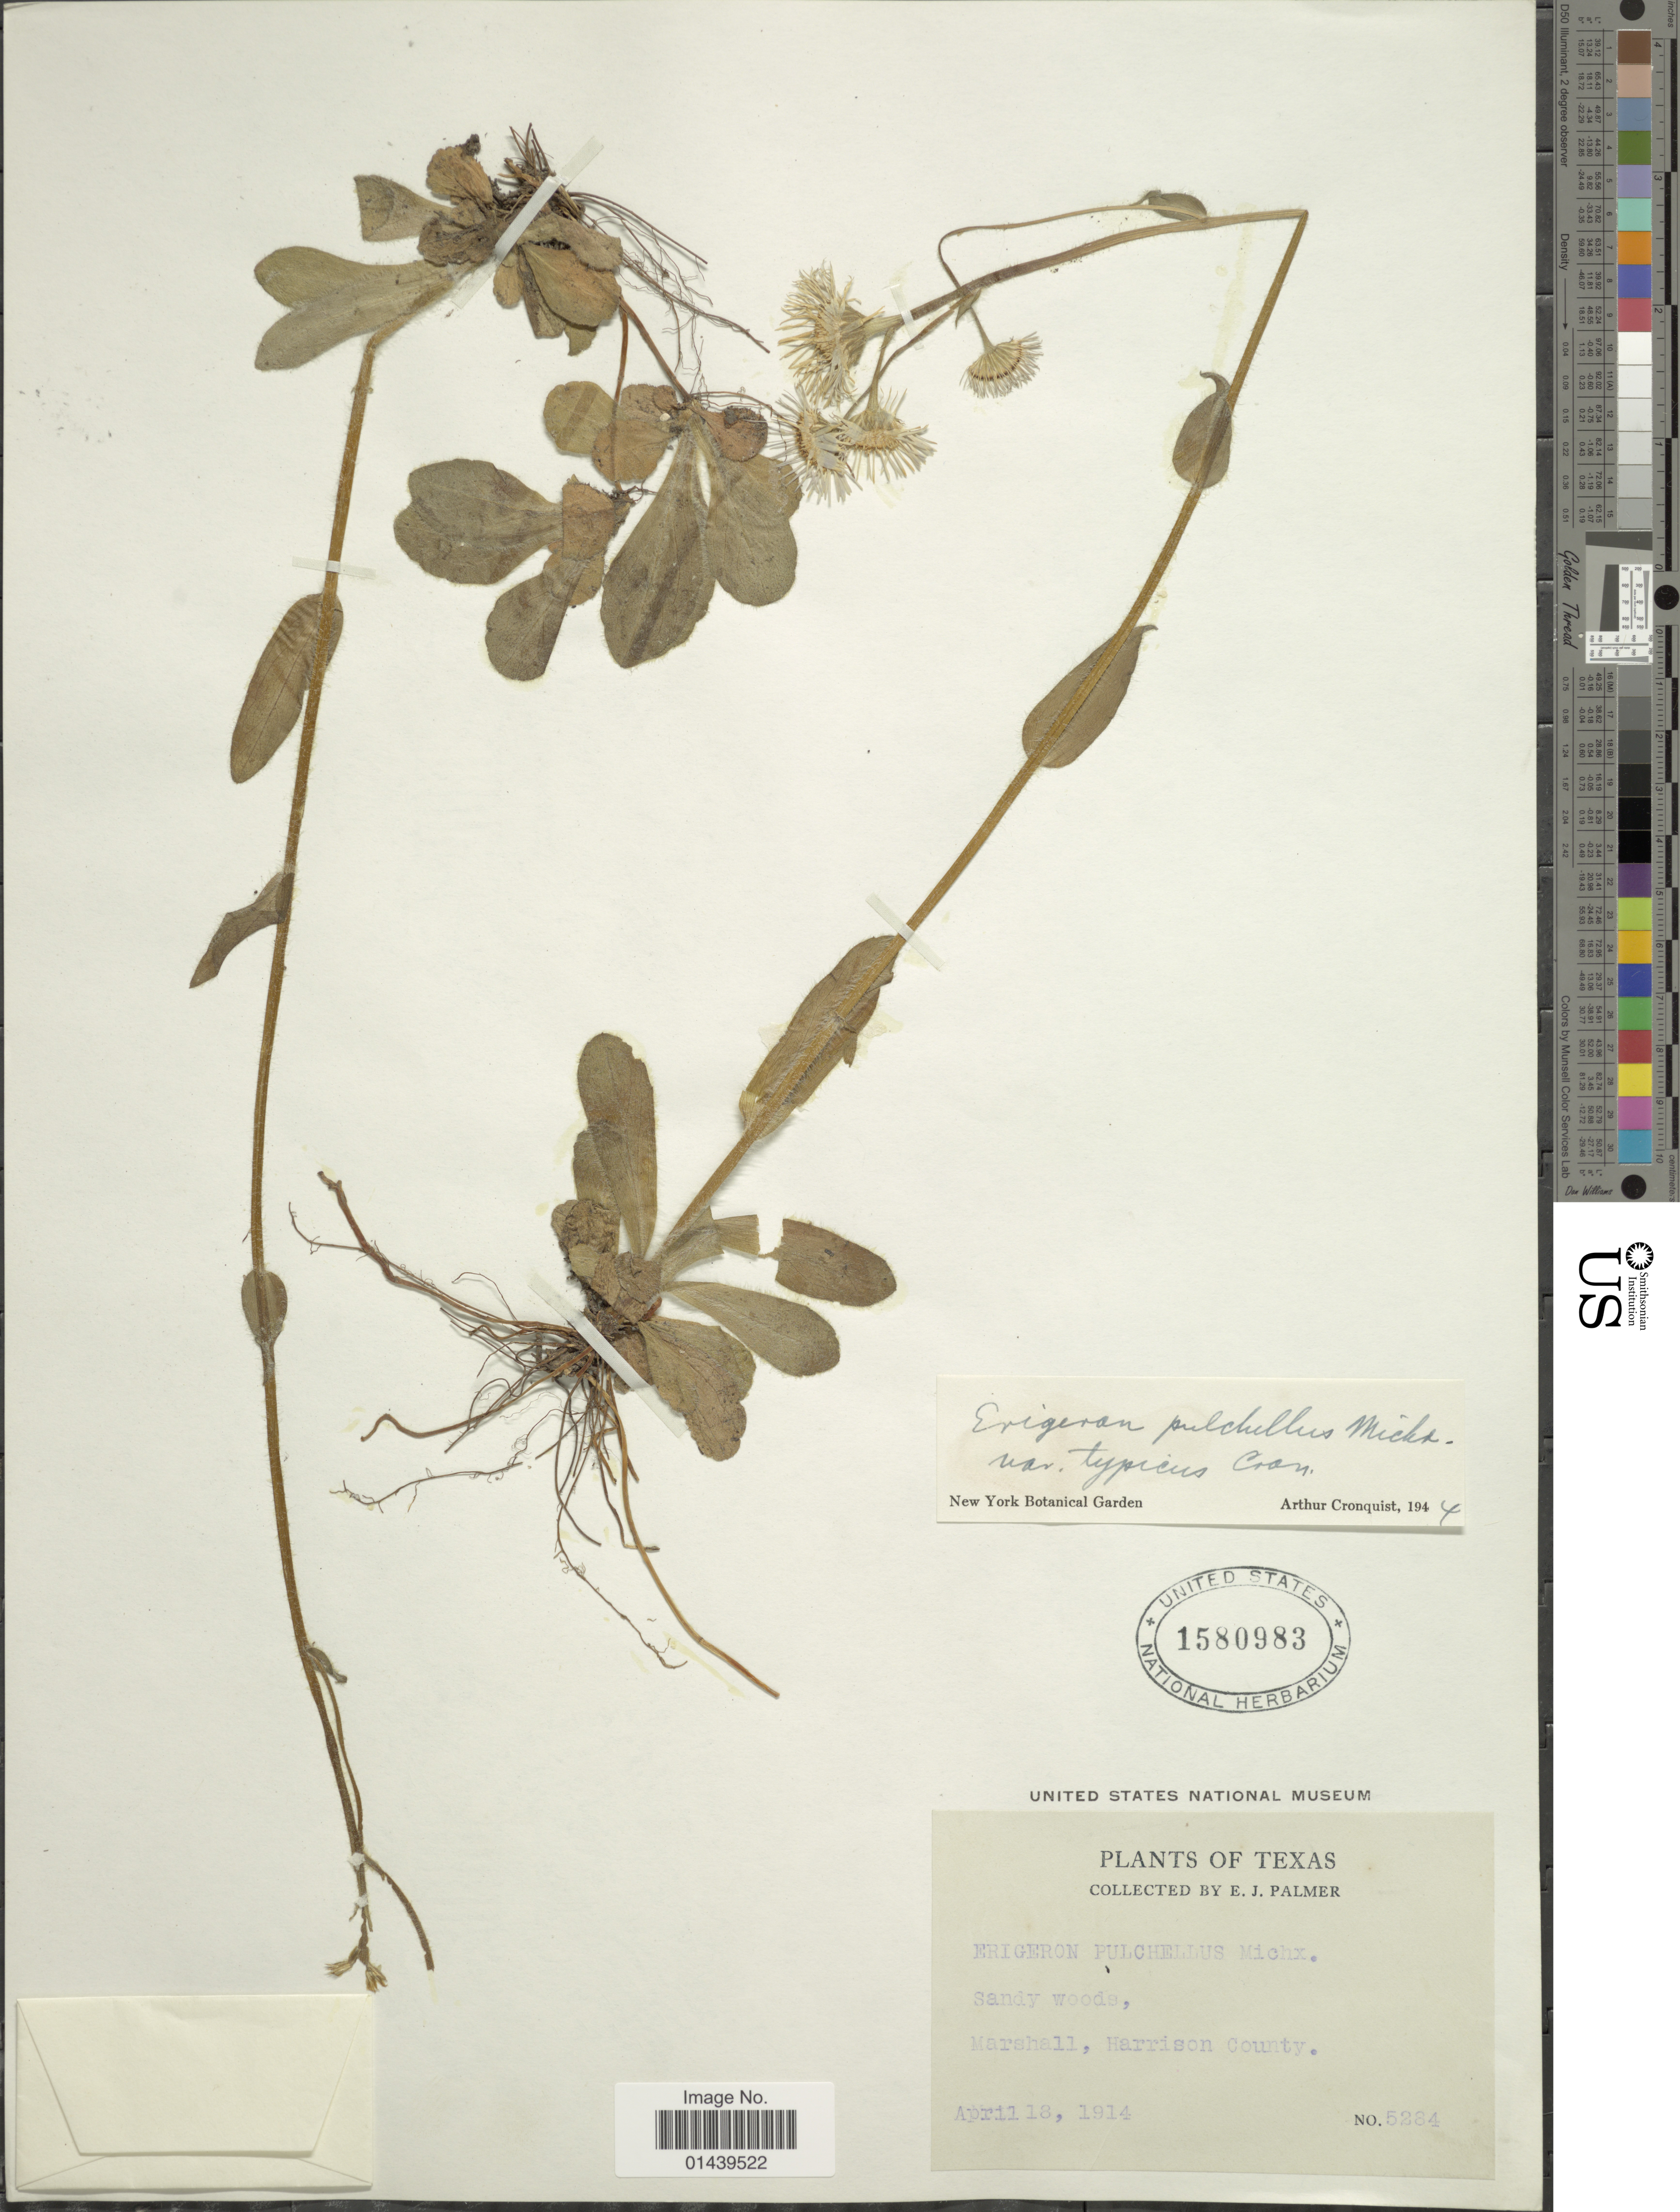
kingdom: Plantae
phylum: Tracheophyta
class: Magnoliopsida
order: Asterales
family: Asteraceae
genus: Erigeron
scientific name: Erigeron pulchellus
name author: Michx.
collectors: E. J. Palmer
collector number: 5284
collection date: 1914-04-18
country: United States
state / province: Texas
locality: Marshall, Harrison County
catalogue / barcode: US 1580983